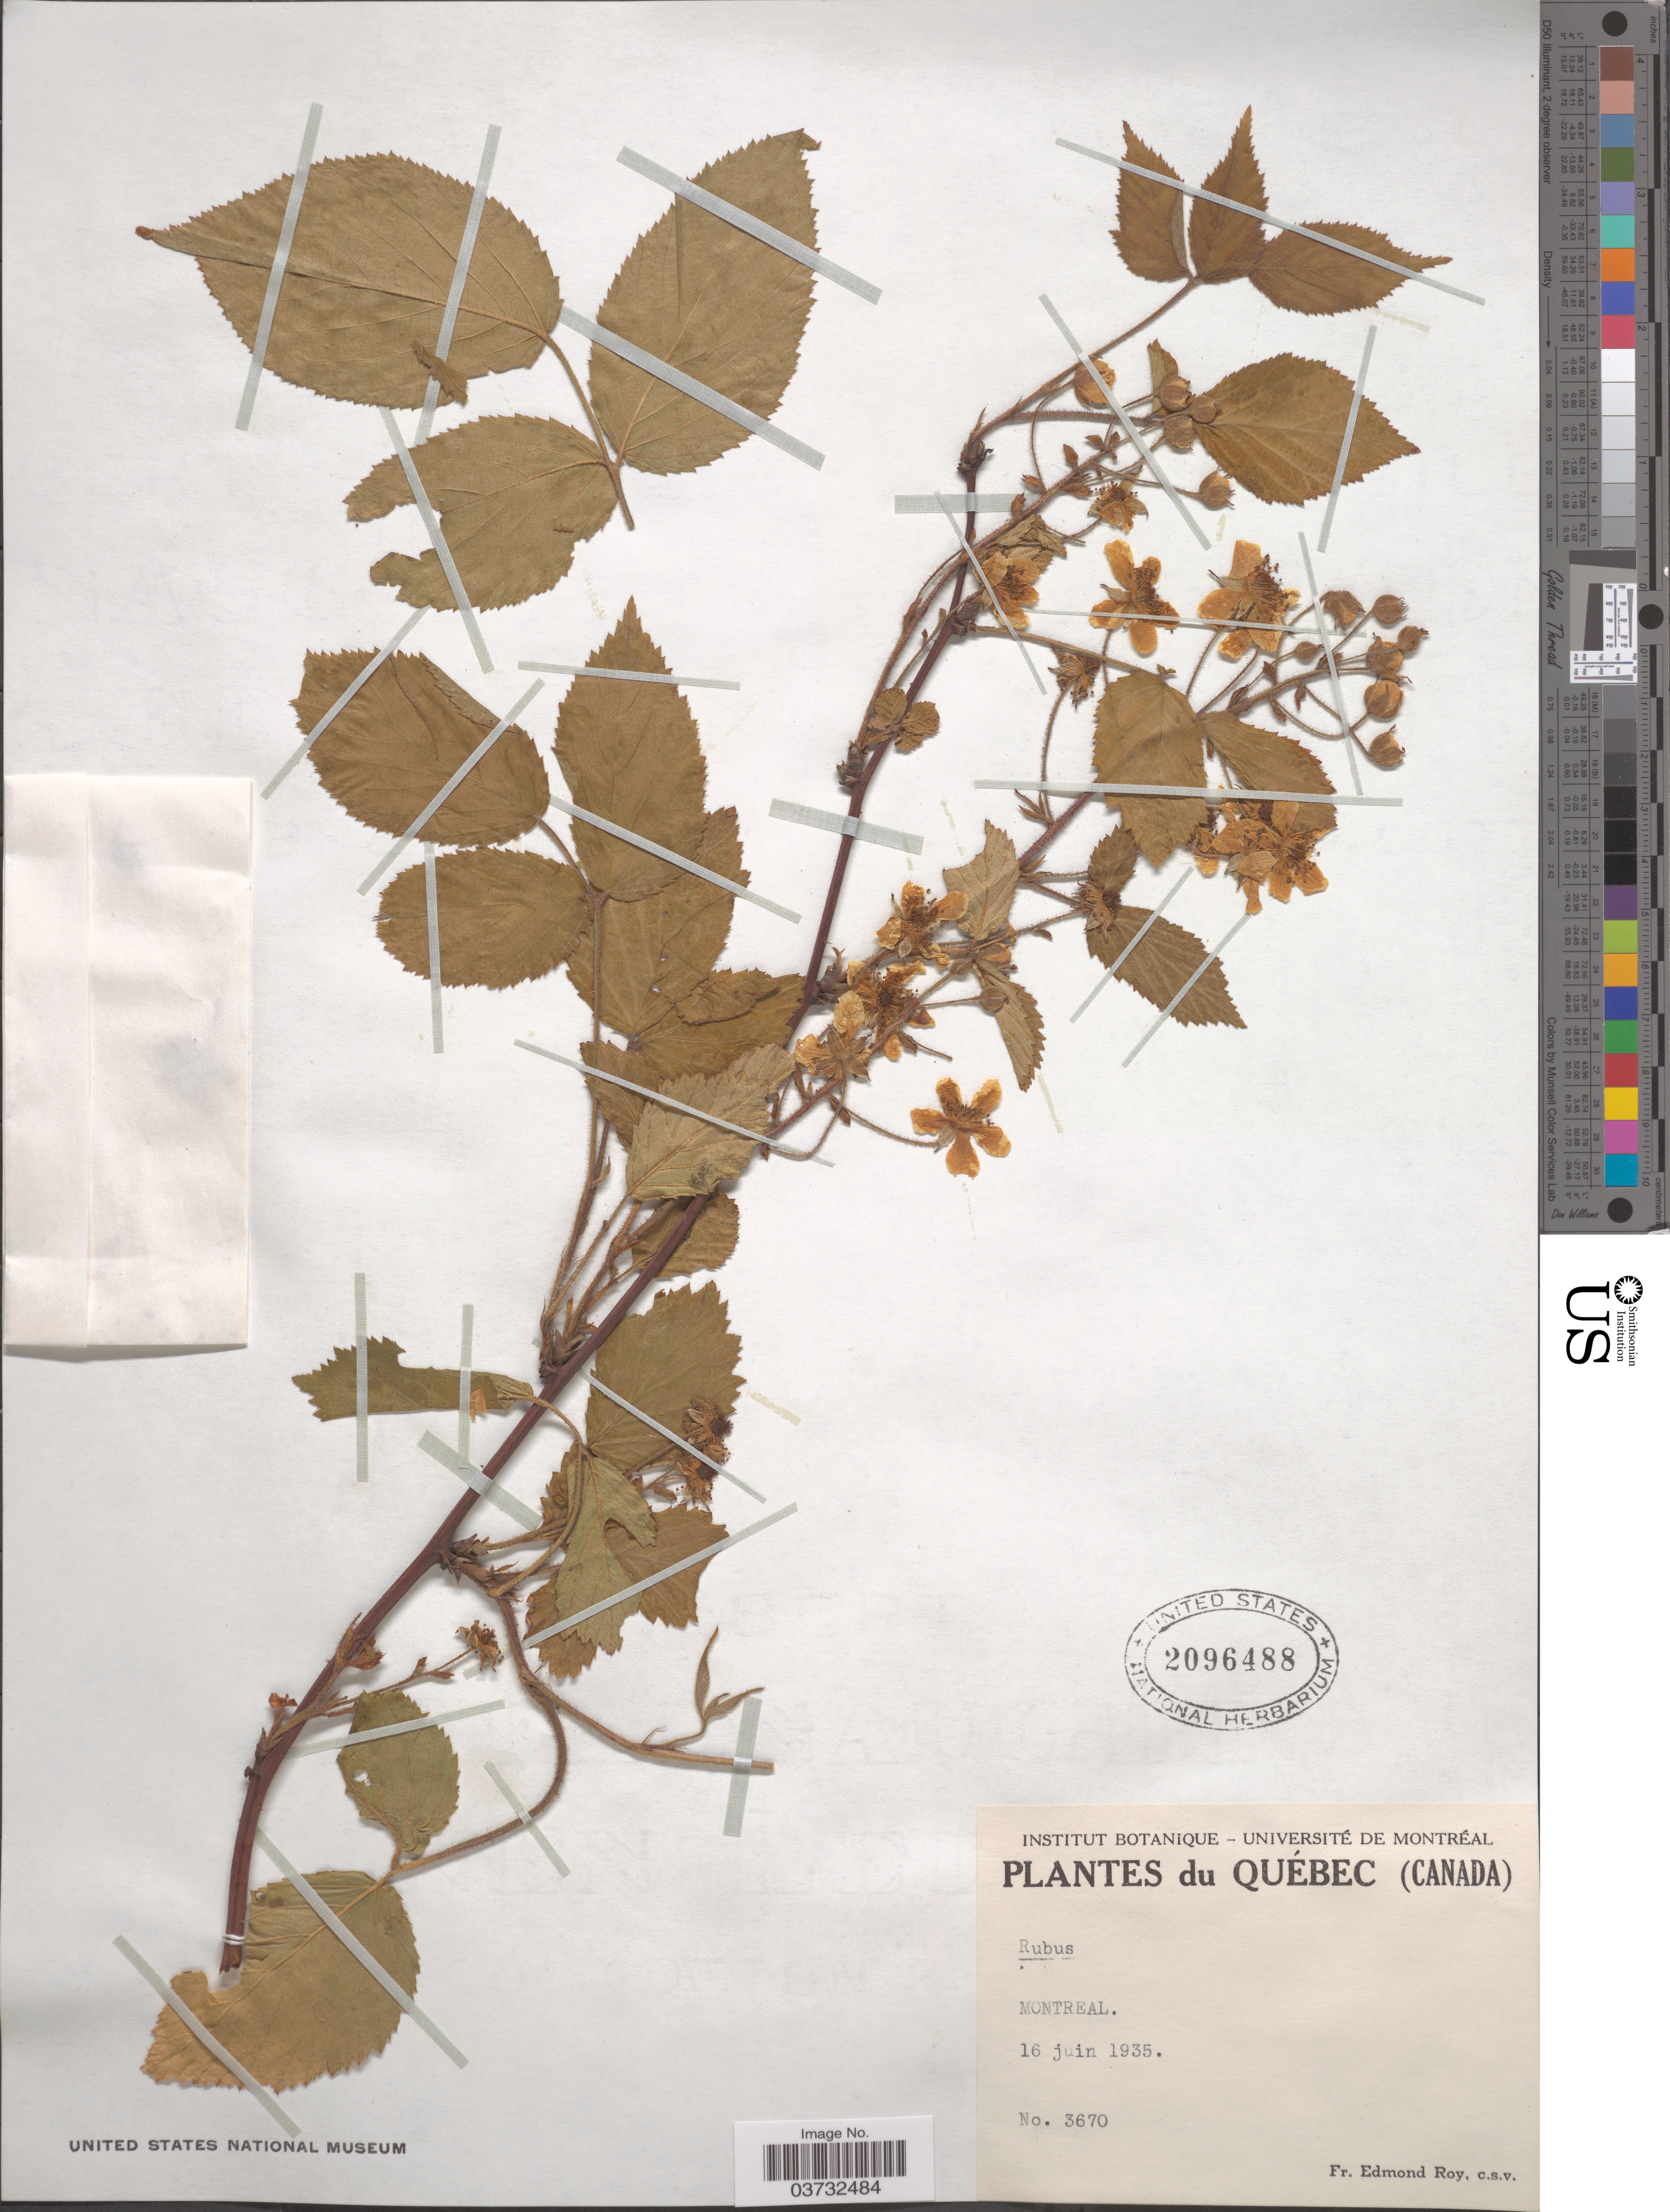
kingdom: Plantae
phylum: Tracheophyta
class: Magnoliopsida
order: Rosales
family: Rosaceae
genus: Rubus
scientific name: Rubus sp.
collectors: E. Roy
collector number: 3670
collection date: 1935-06-16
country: Canada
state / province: Quebec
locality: Québec. Montreal.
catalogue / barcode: US 2096488